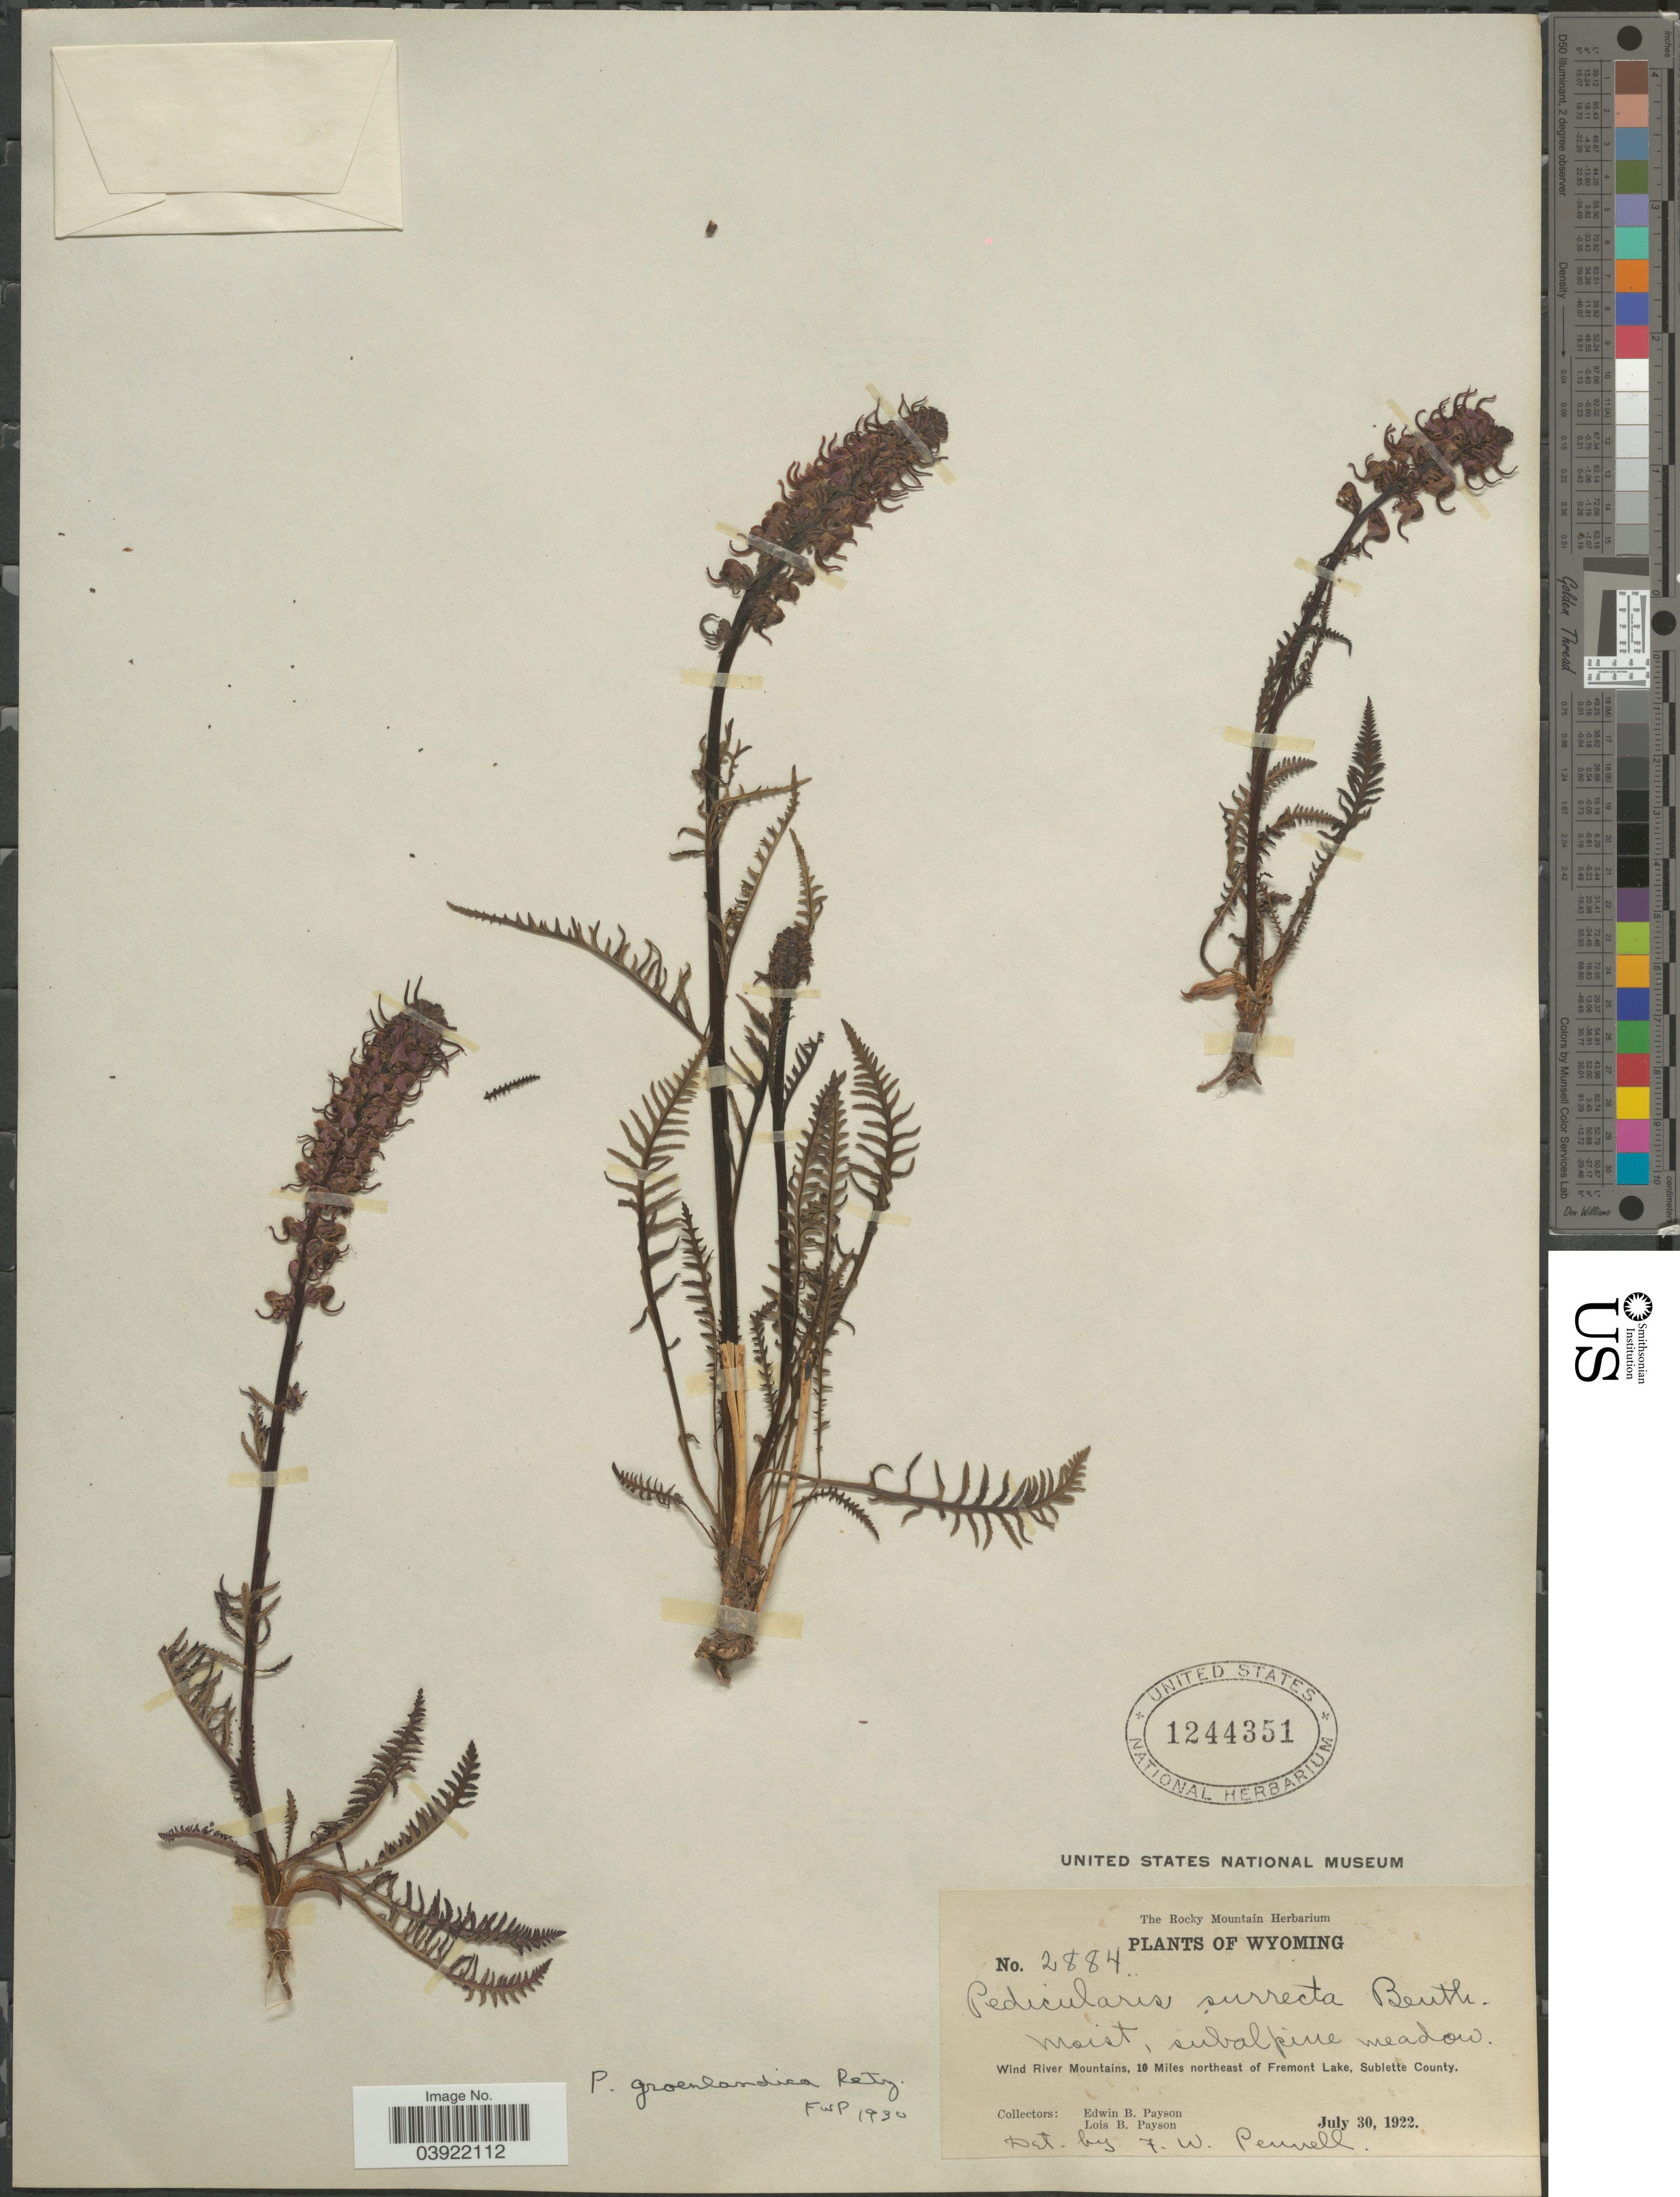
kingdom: Plantae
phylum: Tracheophyta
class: Magnoliopsida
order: Lamiales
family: Orobanchaceae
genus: Pedicularis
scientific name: Pedicularis groenlandica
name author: Retz.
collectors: E. B. Payson & L. Payson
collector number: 2884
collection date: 1922-07-30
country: United States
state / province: Wyoming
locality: Moist, subalpine meadow. Wind River Mountains, 10 Miles northeast of Fremont Lake, Sublette County.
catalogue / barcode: US 1244351